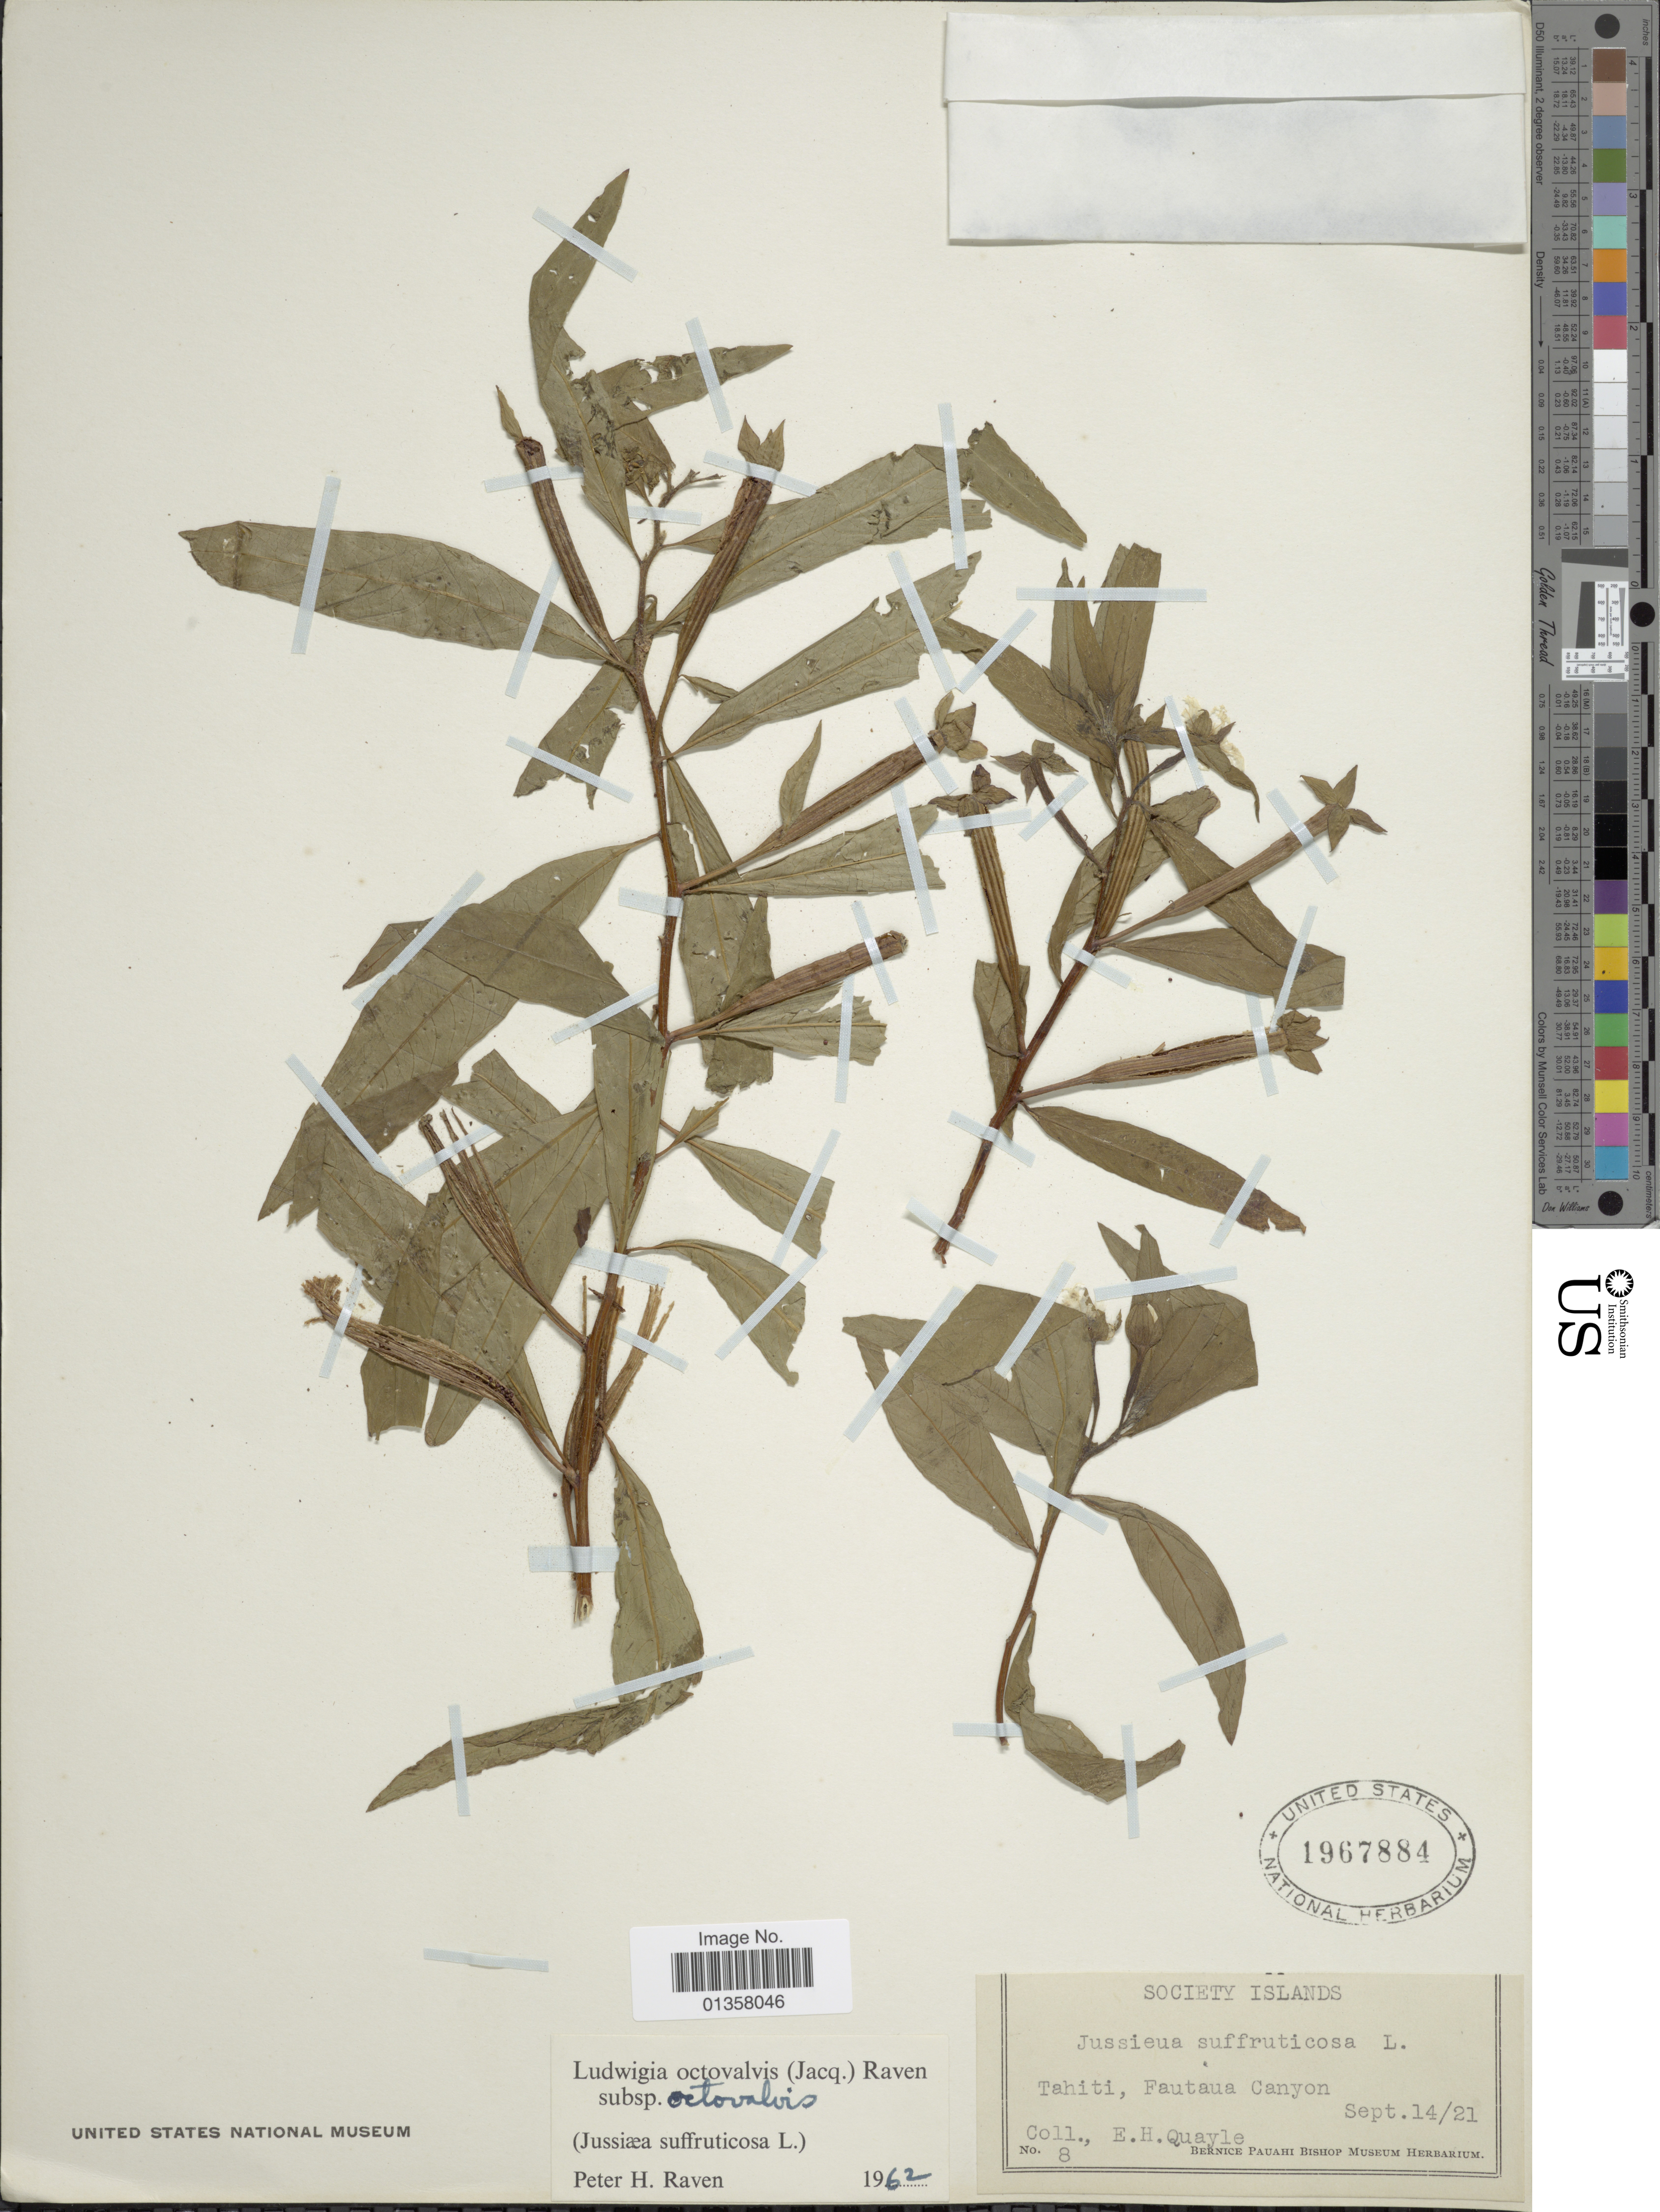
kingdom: Plantae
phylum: Tracheophyta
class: Magnoliopsida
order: Myrtales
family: Onagraceae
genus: Ludwigia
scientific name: Ludwigia octovalvis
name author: (Jacq.) P.H. Raven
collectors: E. Quayle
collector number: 8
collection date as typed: Transcribed d/m/y: 14/9/21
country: French Polynesia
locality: Society Islands, Tahiti, Fautaua Canyon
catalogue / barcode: US 1967884